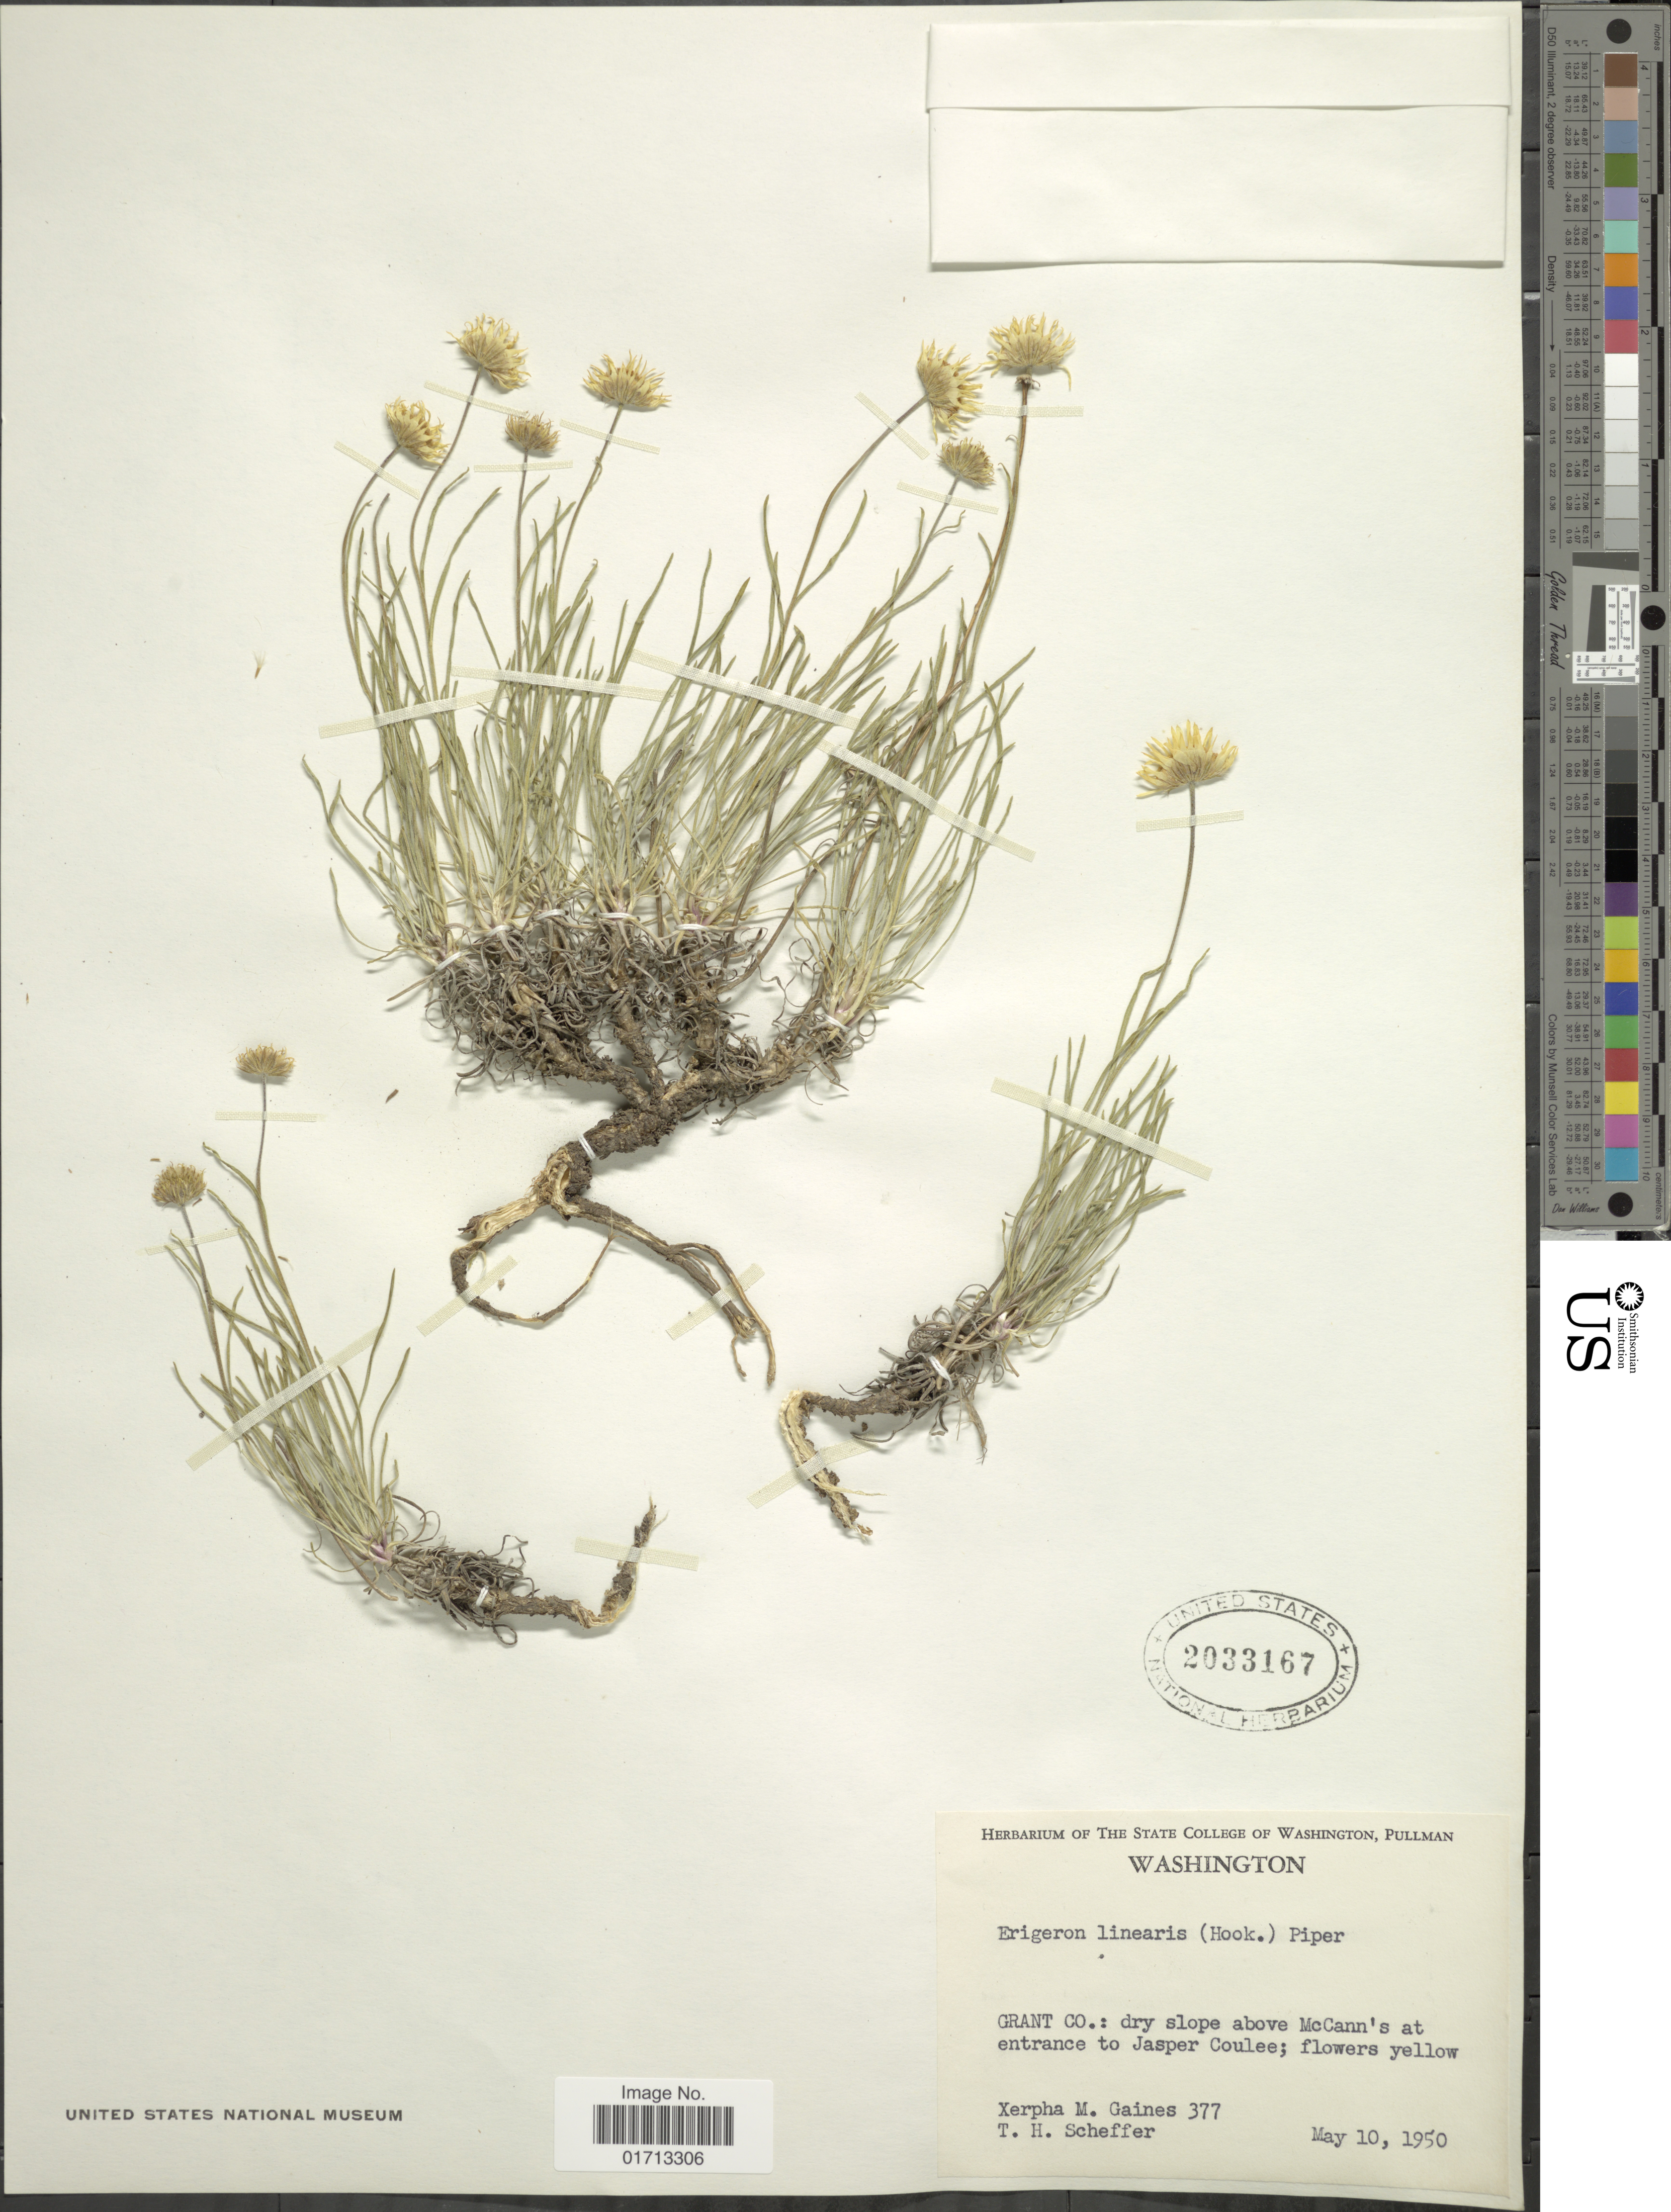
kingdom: Plantae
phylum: Tracheophyta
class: Magnoliopsida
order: Asterales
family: Asteraceae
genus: Erigeron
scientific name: Erigeron linearis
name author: (Hook.) Piper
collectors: X. Gaines & T. Scheffer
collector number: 377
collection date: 1950-05-10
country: United States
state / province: Washington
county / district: Grant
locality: Grant Co.: above McCann's at entrance to Jasper Coulee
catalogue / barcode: US 2033167